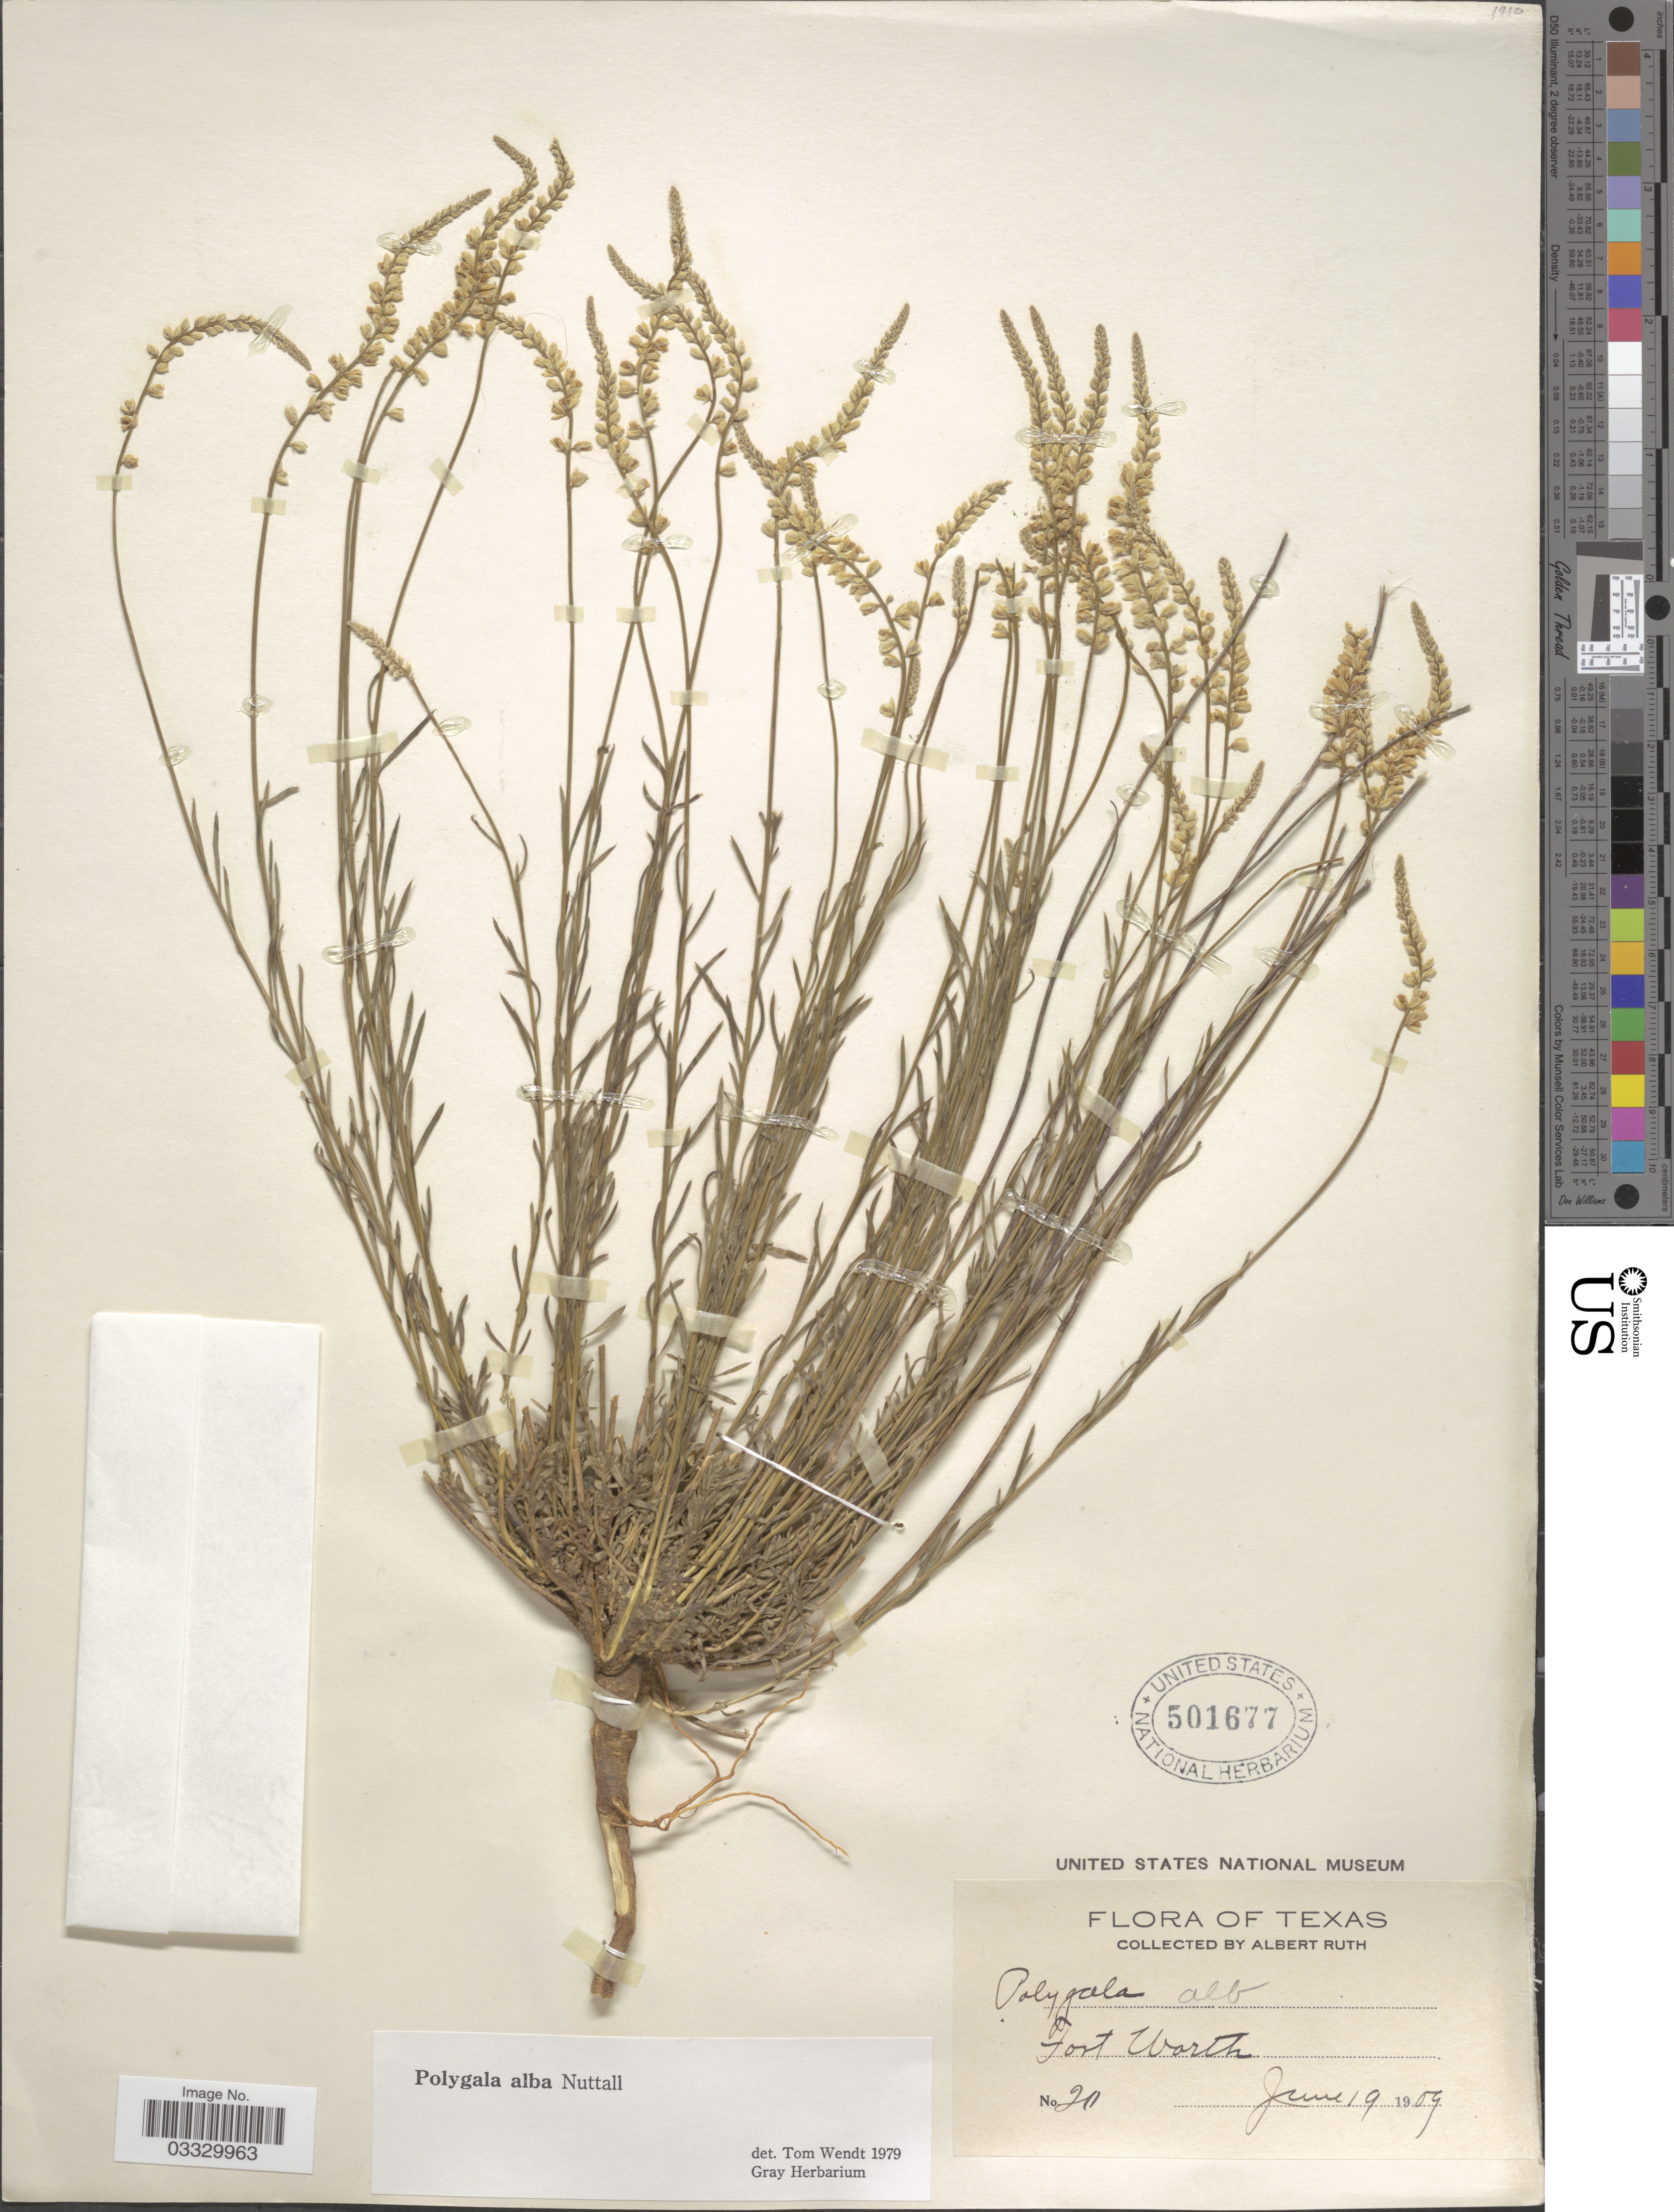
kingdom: Plantae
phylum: Tracheophyta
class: Magnoliopsida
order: Fabales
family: Polygalaceae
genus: Polygala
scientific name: Polygala alba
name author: Nutt.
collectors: A. Ruth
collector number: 211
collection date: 1909-06-19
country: United States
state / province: Texas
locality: Fort Worth.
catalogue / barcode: US 501677